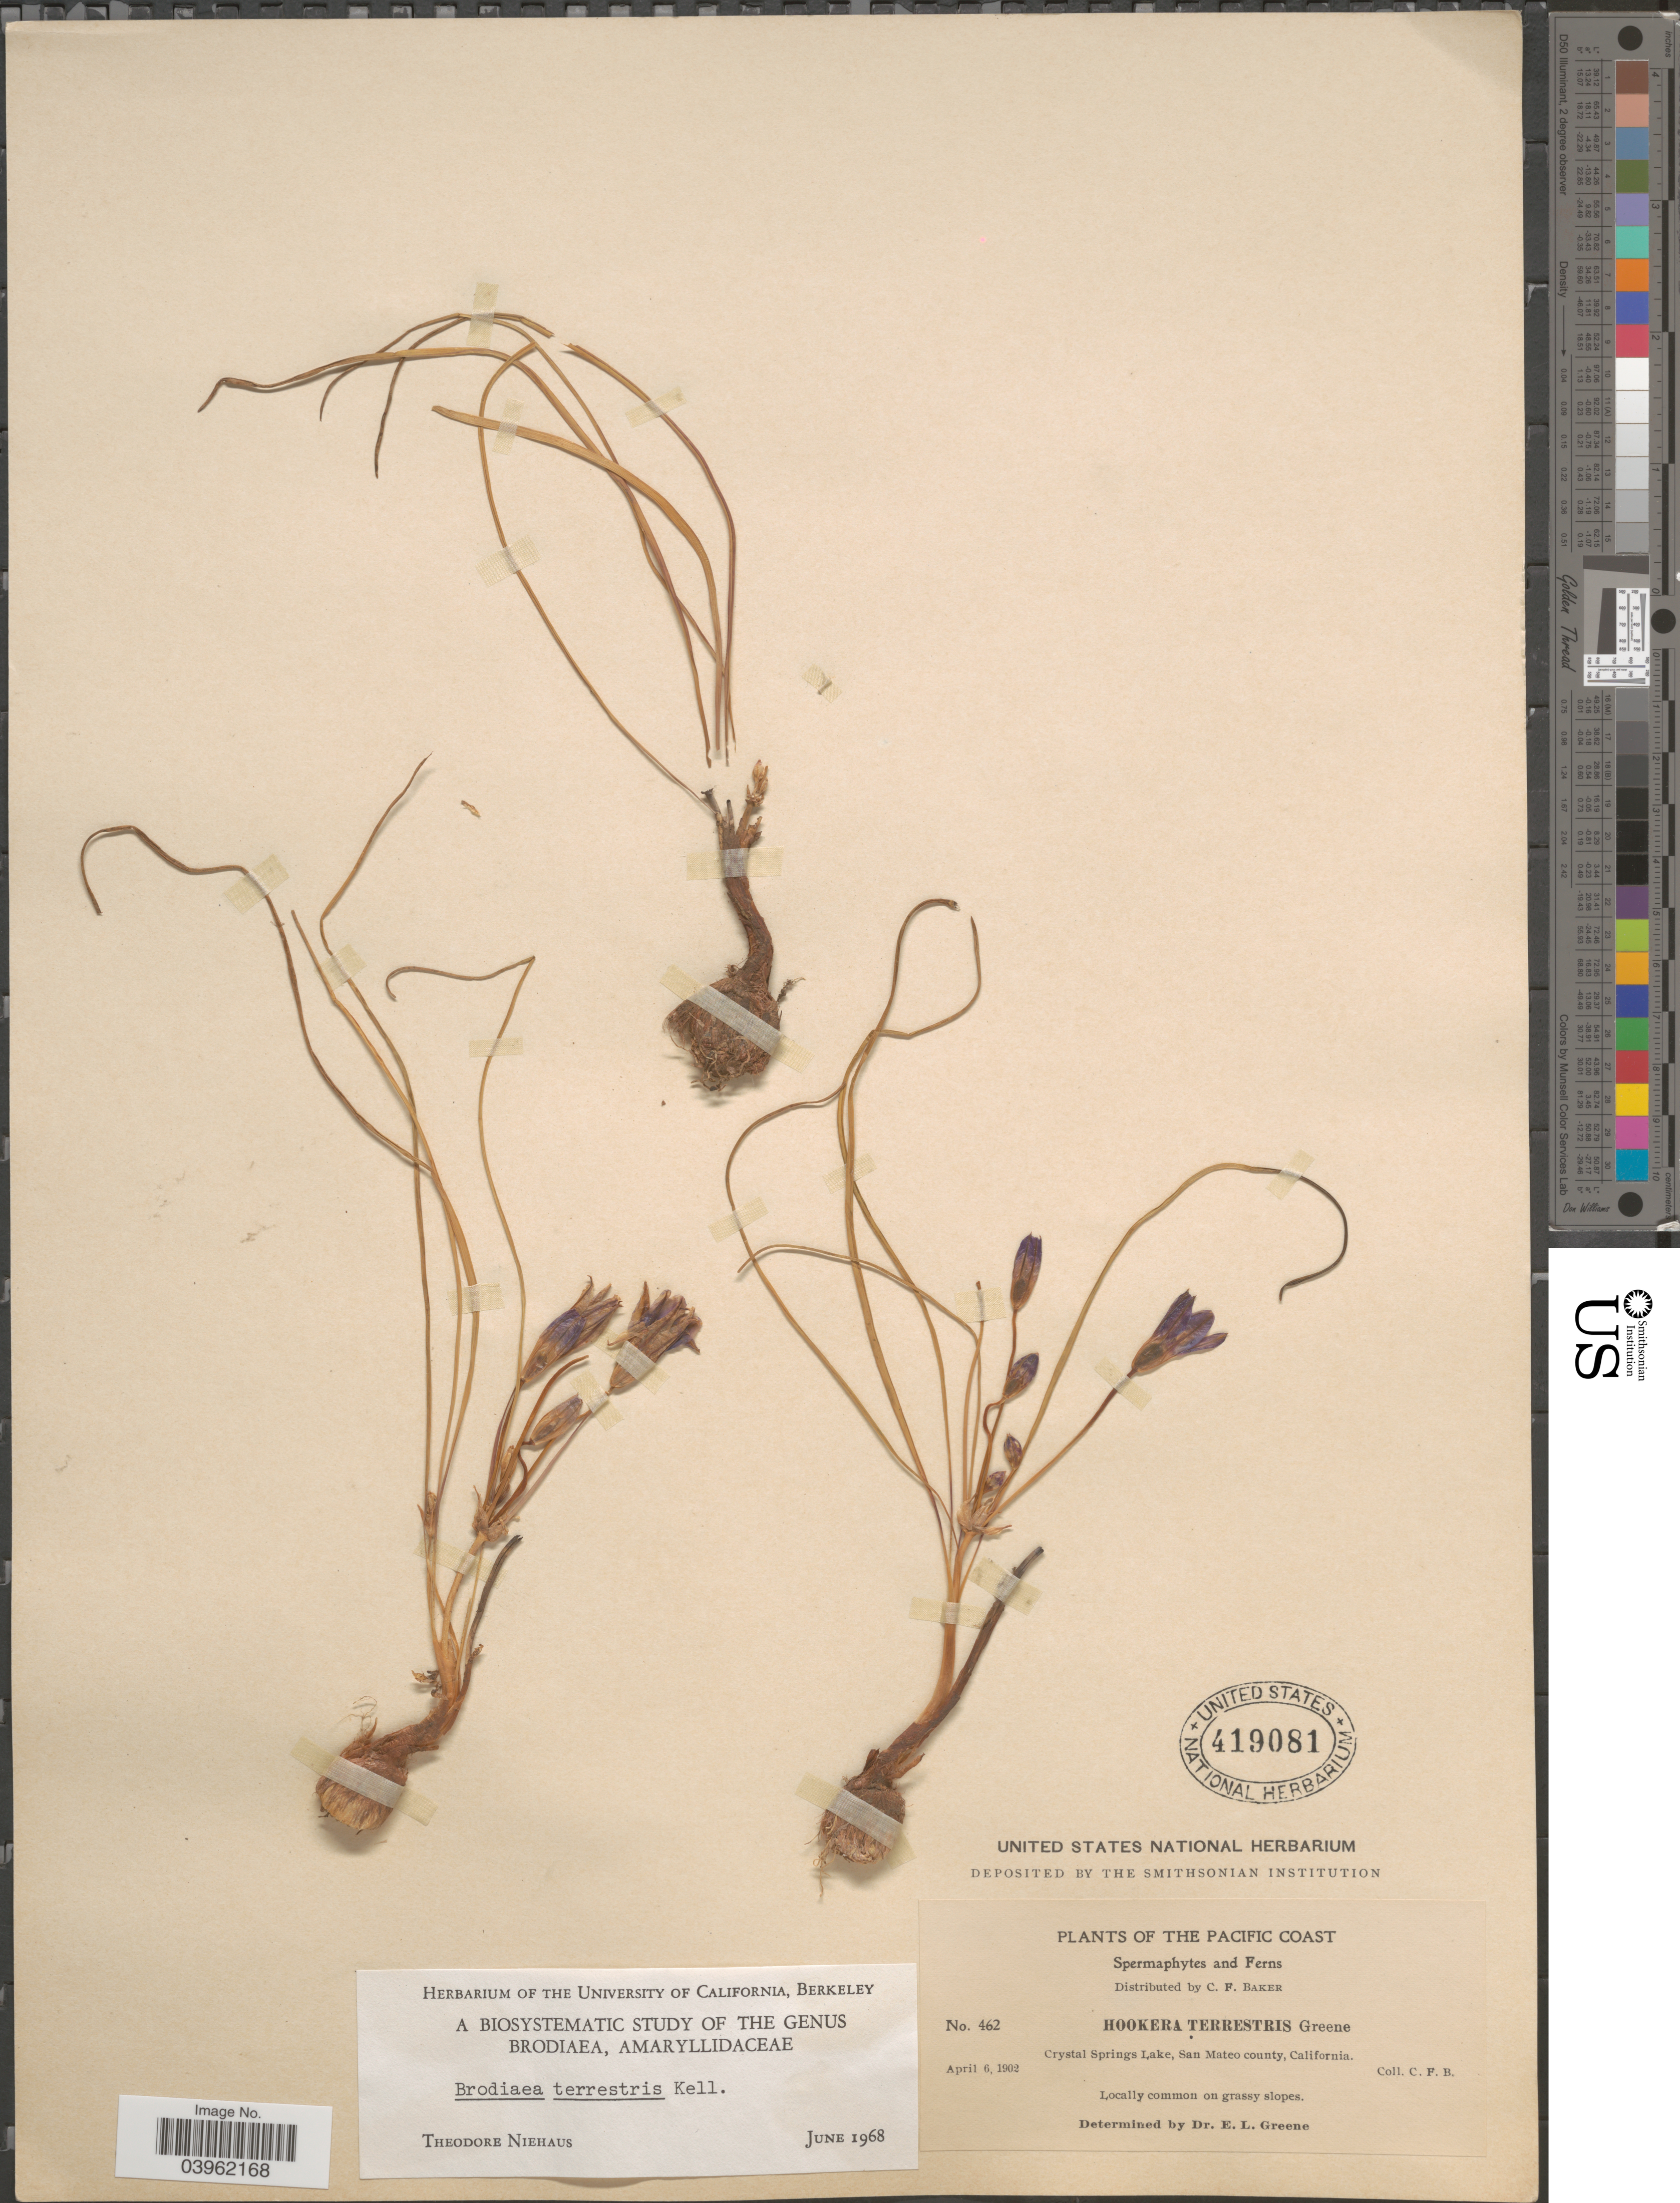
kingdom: Plantae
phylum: Tracheophyta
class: Liliopsida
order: Asparagales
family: Asparagaceae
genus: Brodiaea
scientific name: Brodiaea terrestris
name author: Kellogg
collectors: C. F. Baker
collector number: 462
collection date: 1902-04-06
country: United States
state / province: California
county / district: San Mateo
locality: The Pacific Coast. Crystal Springs Lake, San Mateo county.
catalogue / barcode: US 419081